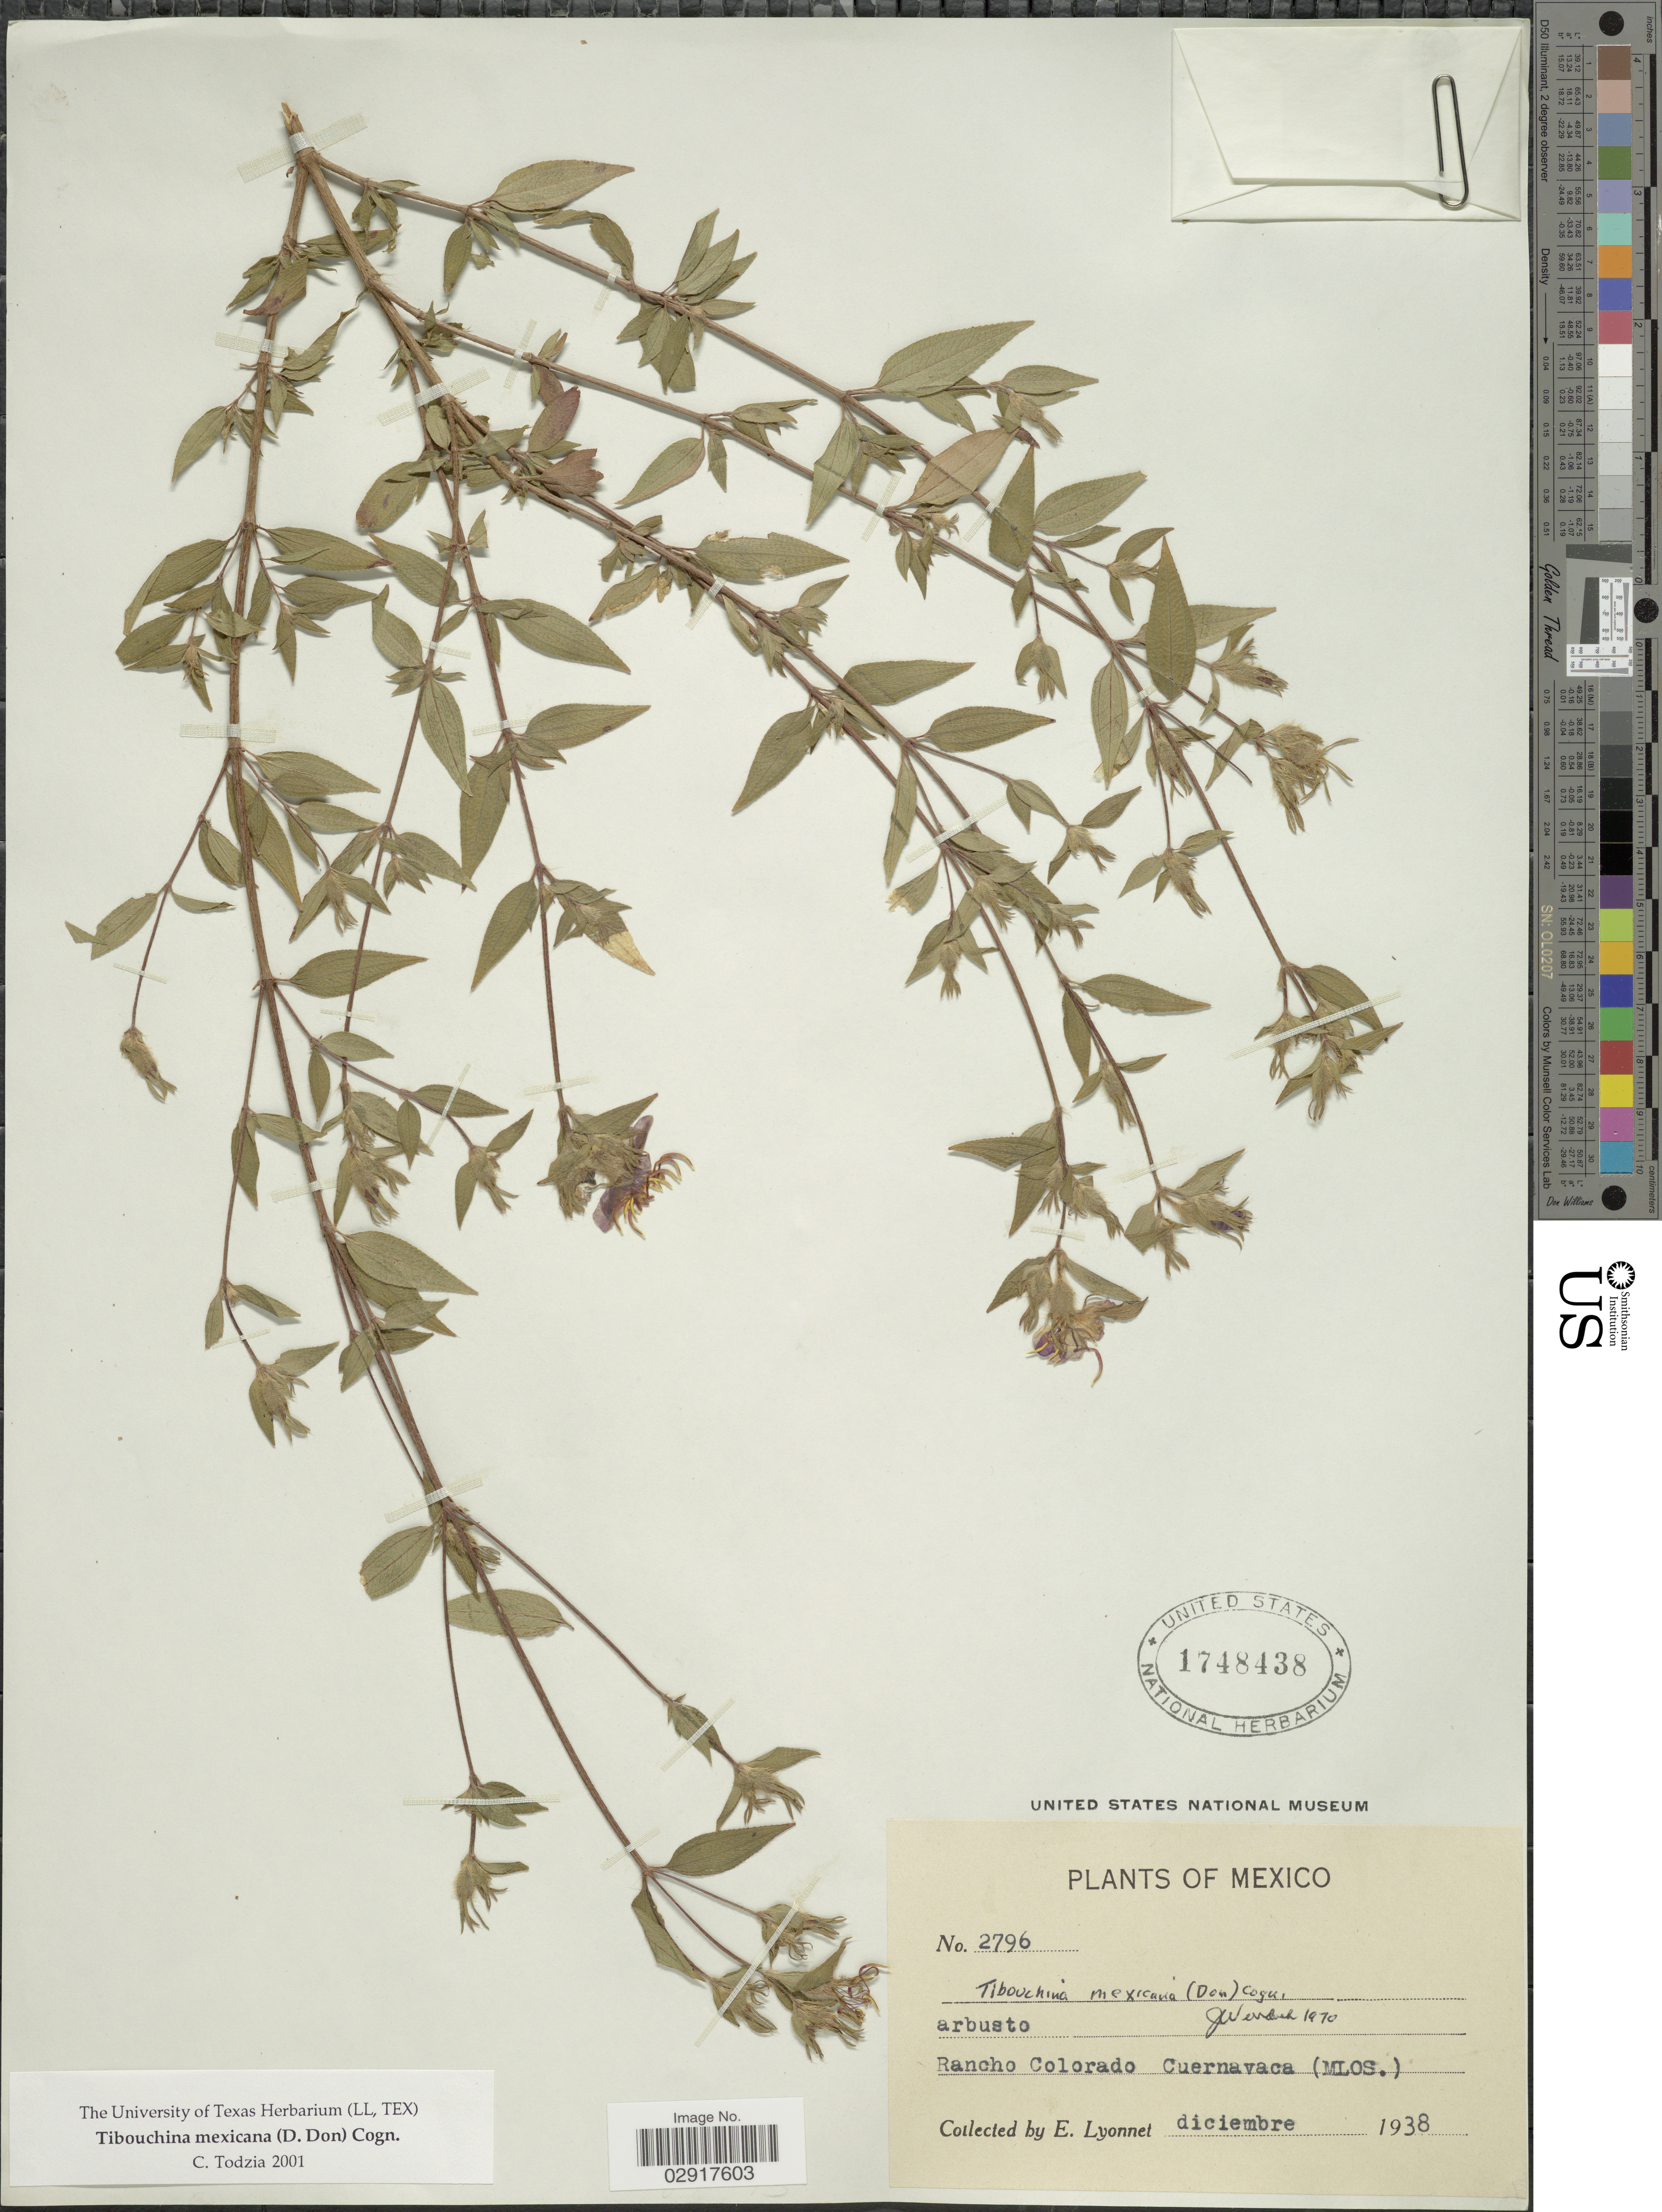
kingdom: Plantae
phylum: Tracheophyta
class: Magnoliopsida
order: Myrtales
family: Melastomataceae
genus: Chaetogastra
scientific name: Chaetogastra tortuosa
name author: (Bonpl.) DC.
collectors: E. Lyonnet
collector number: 2796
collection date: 1938-12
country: Mexico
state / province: Morelos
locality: Rancho Colorado Cuernavaca (Mlos.).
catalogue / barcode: US 1748438